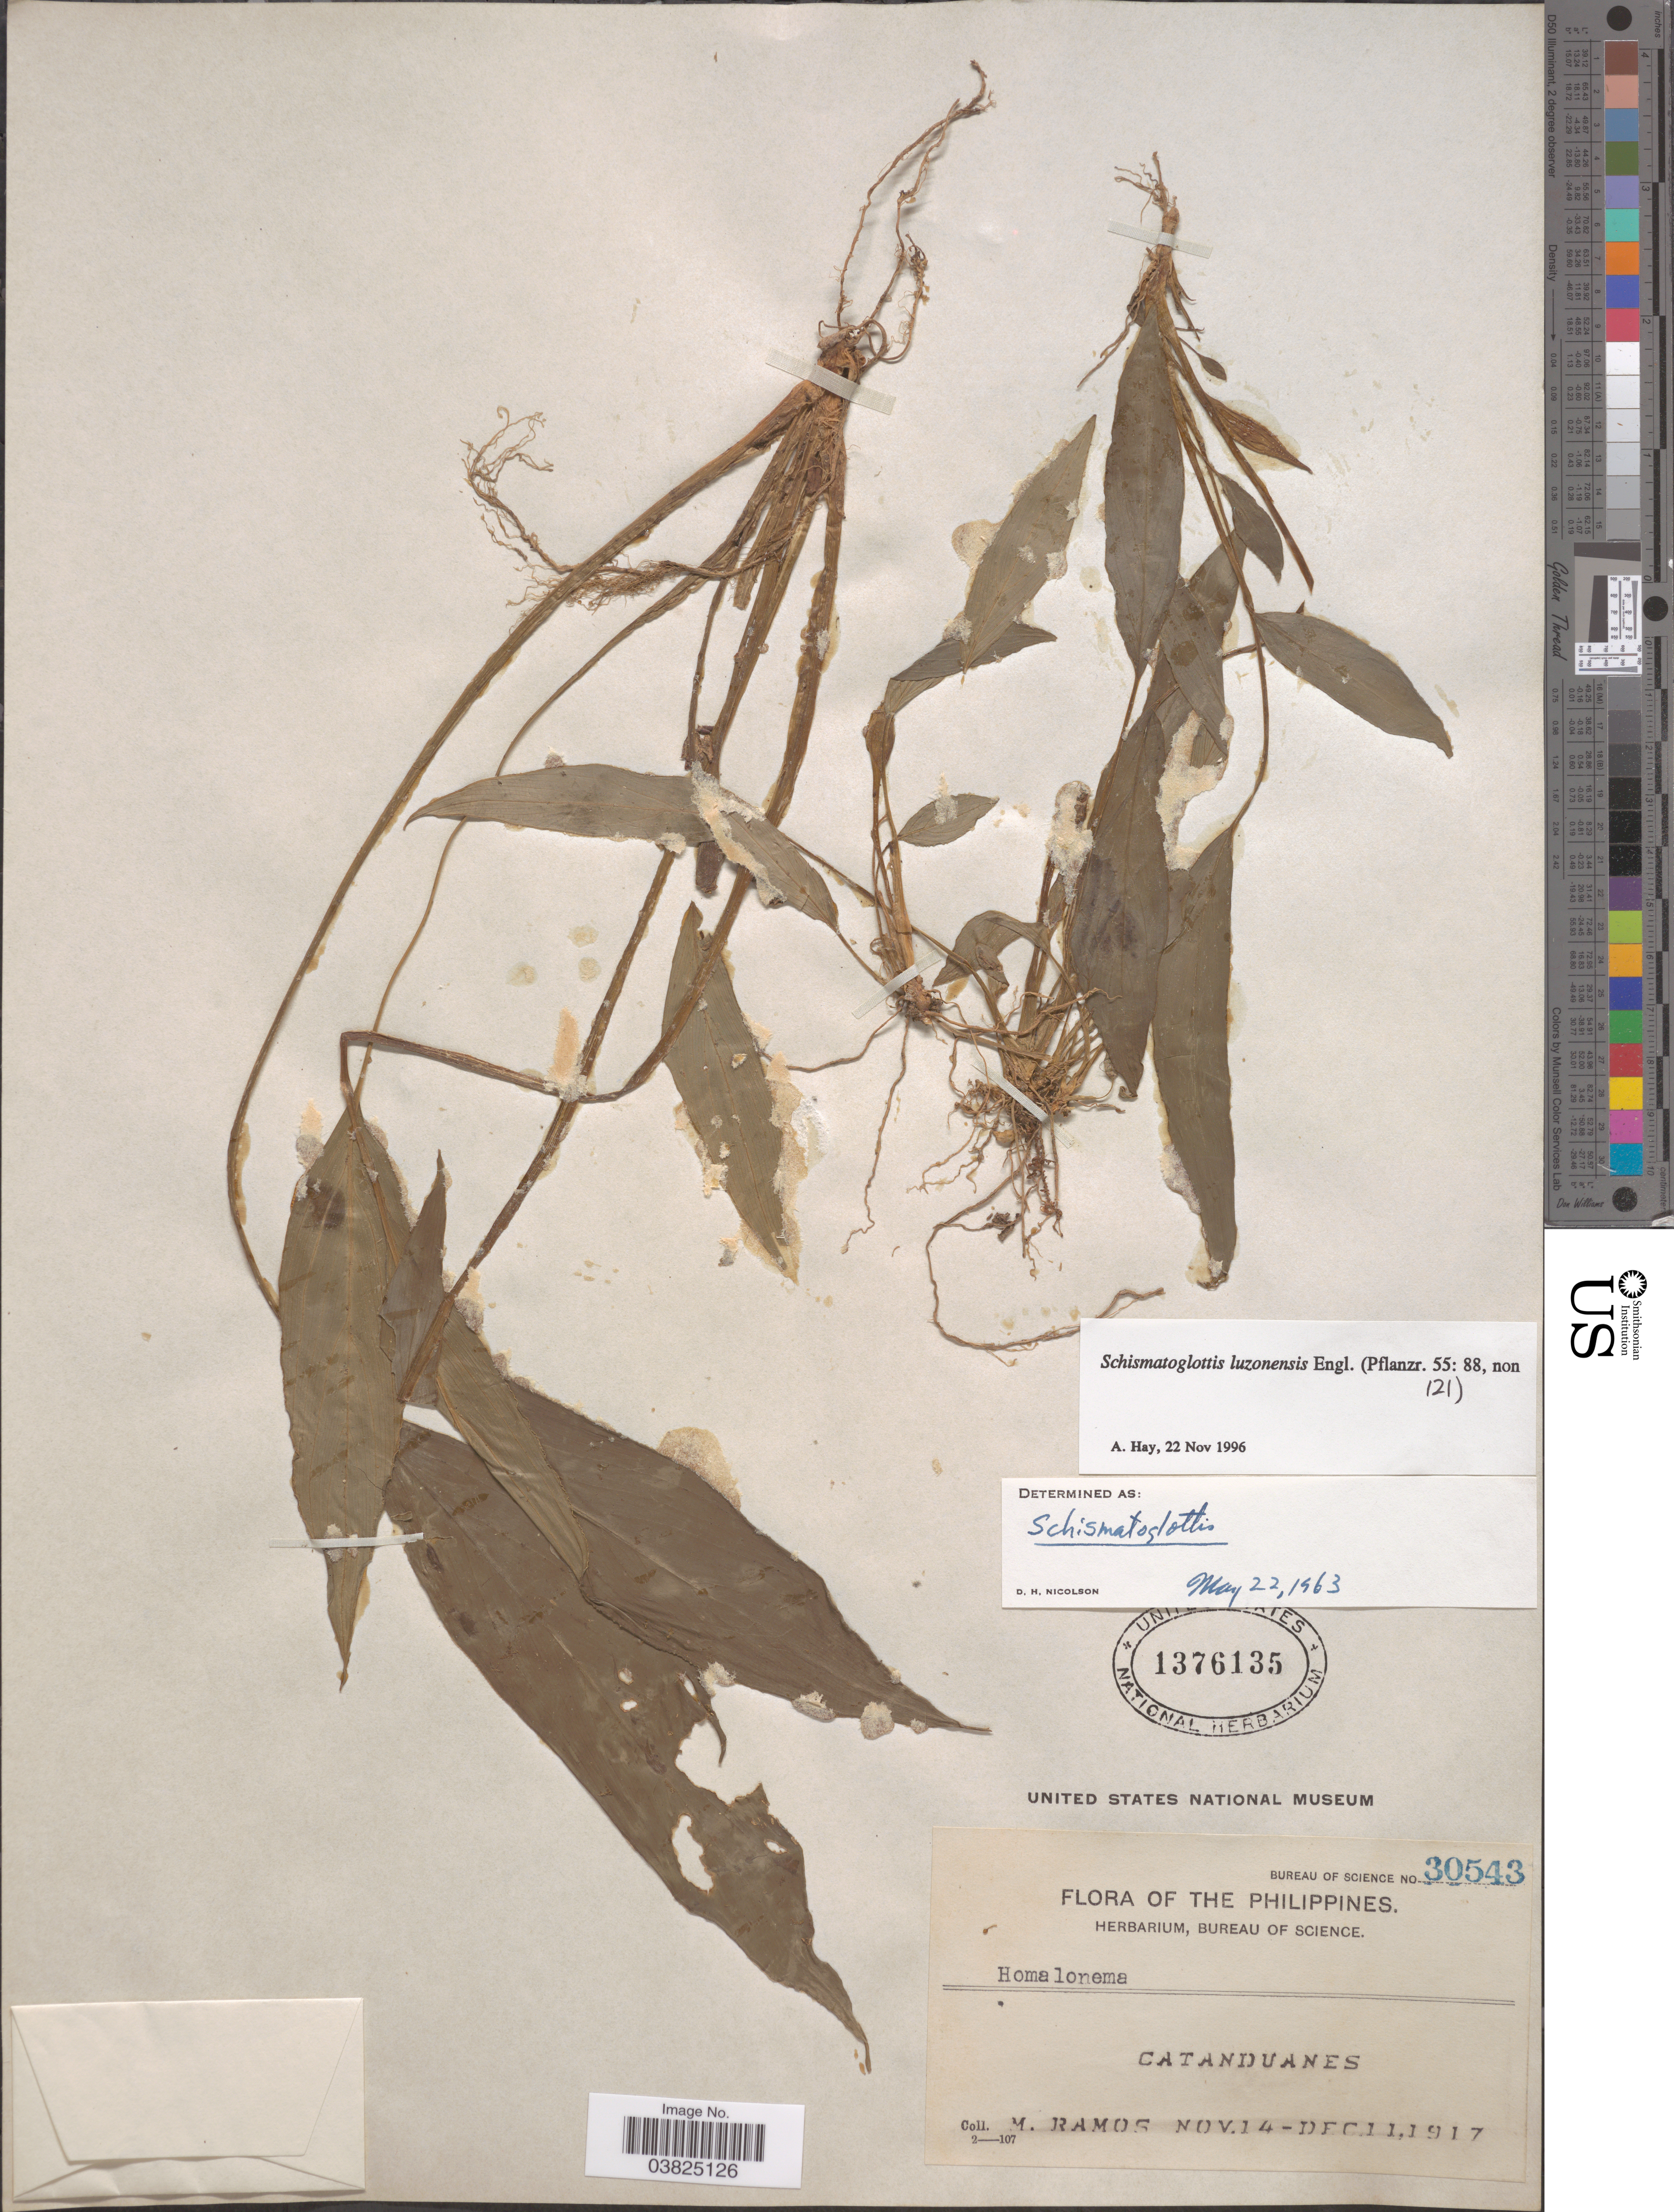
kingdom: Plantae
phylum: Tracheophyta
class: Liliopsida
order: Alismatales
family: Araceae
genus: Schismatoglottis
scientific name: Schismatoglottis luzonensis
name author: Engl.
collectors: M. Ramos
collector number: Bureau of Science 30543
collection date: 1917-11-14/1917-12-11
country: Philippines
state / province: Bicol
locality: Catanduanes.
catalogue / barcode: US 1376135